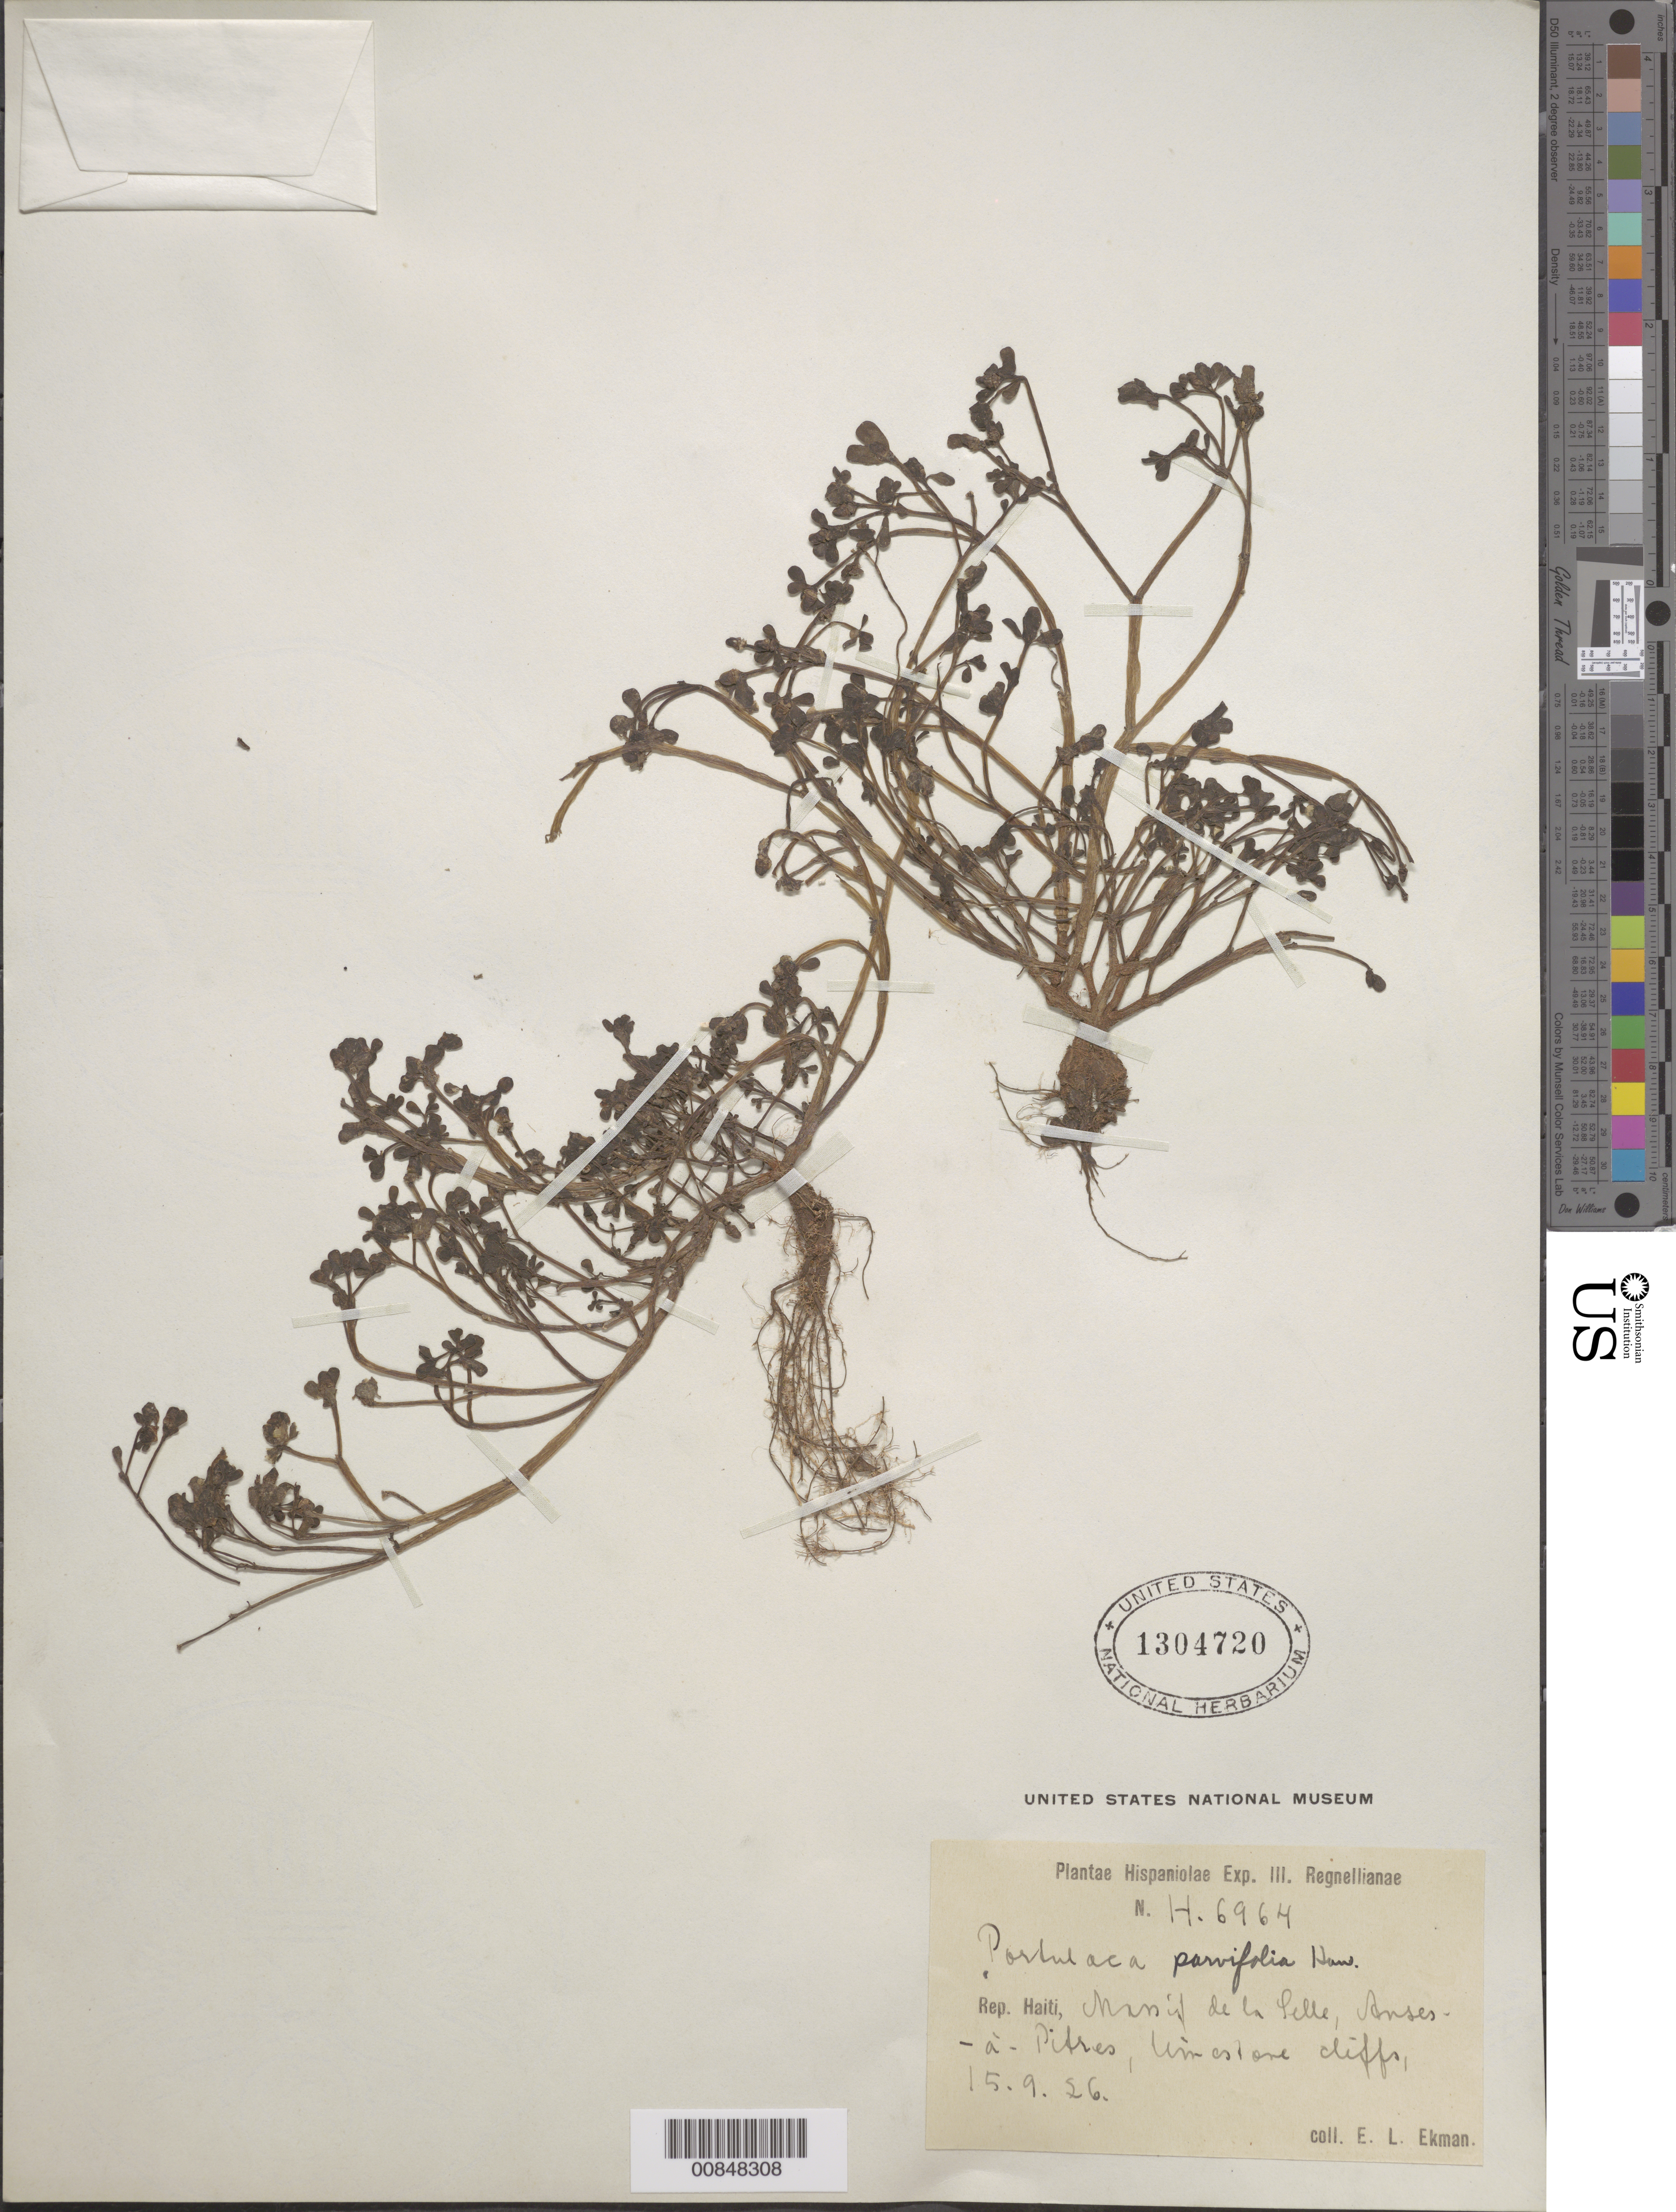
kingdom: Plantae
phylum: Tracheophyta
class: Magnoliopsida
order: Caryophyllales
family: Portulacaceae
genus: Portulaca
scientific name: Portulaca oleracea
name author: L.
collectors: E. L. Ekman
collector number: H 6964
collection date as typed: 15 Sep 1926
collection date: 1926-09-15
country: Haiti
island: Hispaniola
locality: Massif de la Selle, Anse-à-Pitre.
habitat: Limestone cliffs.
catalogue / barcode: US 1304720